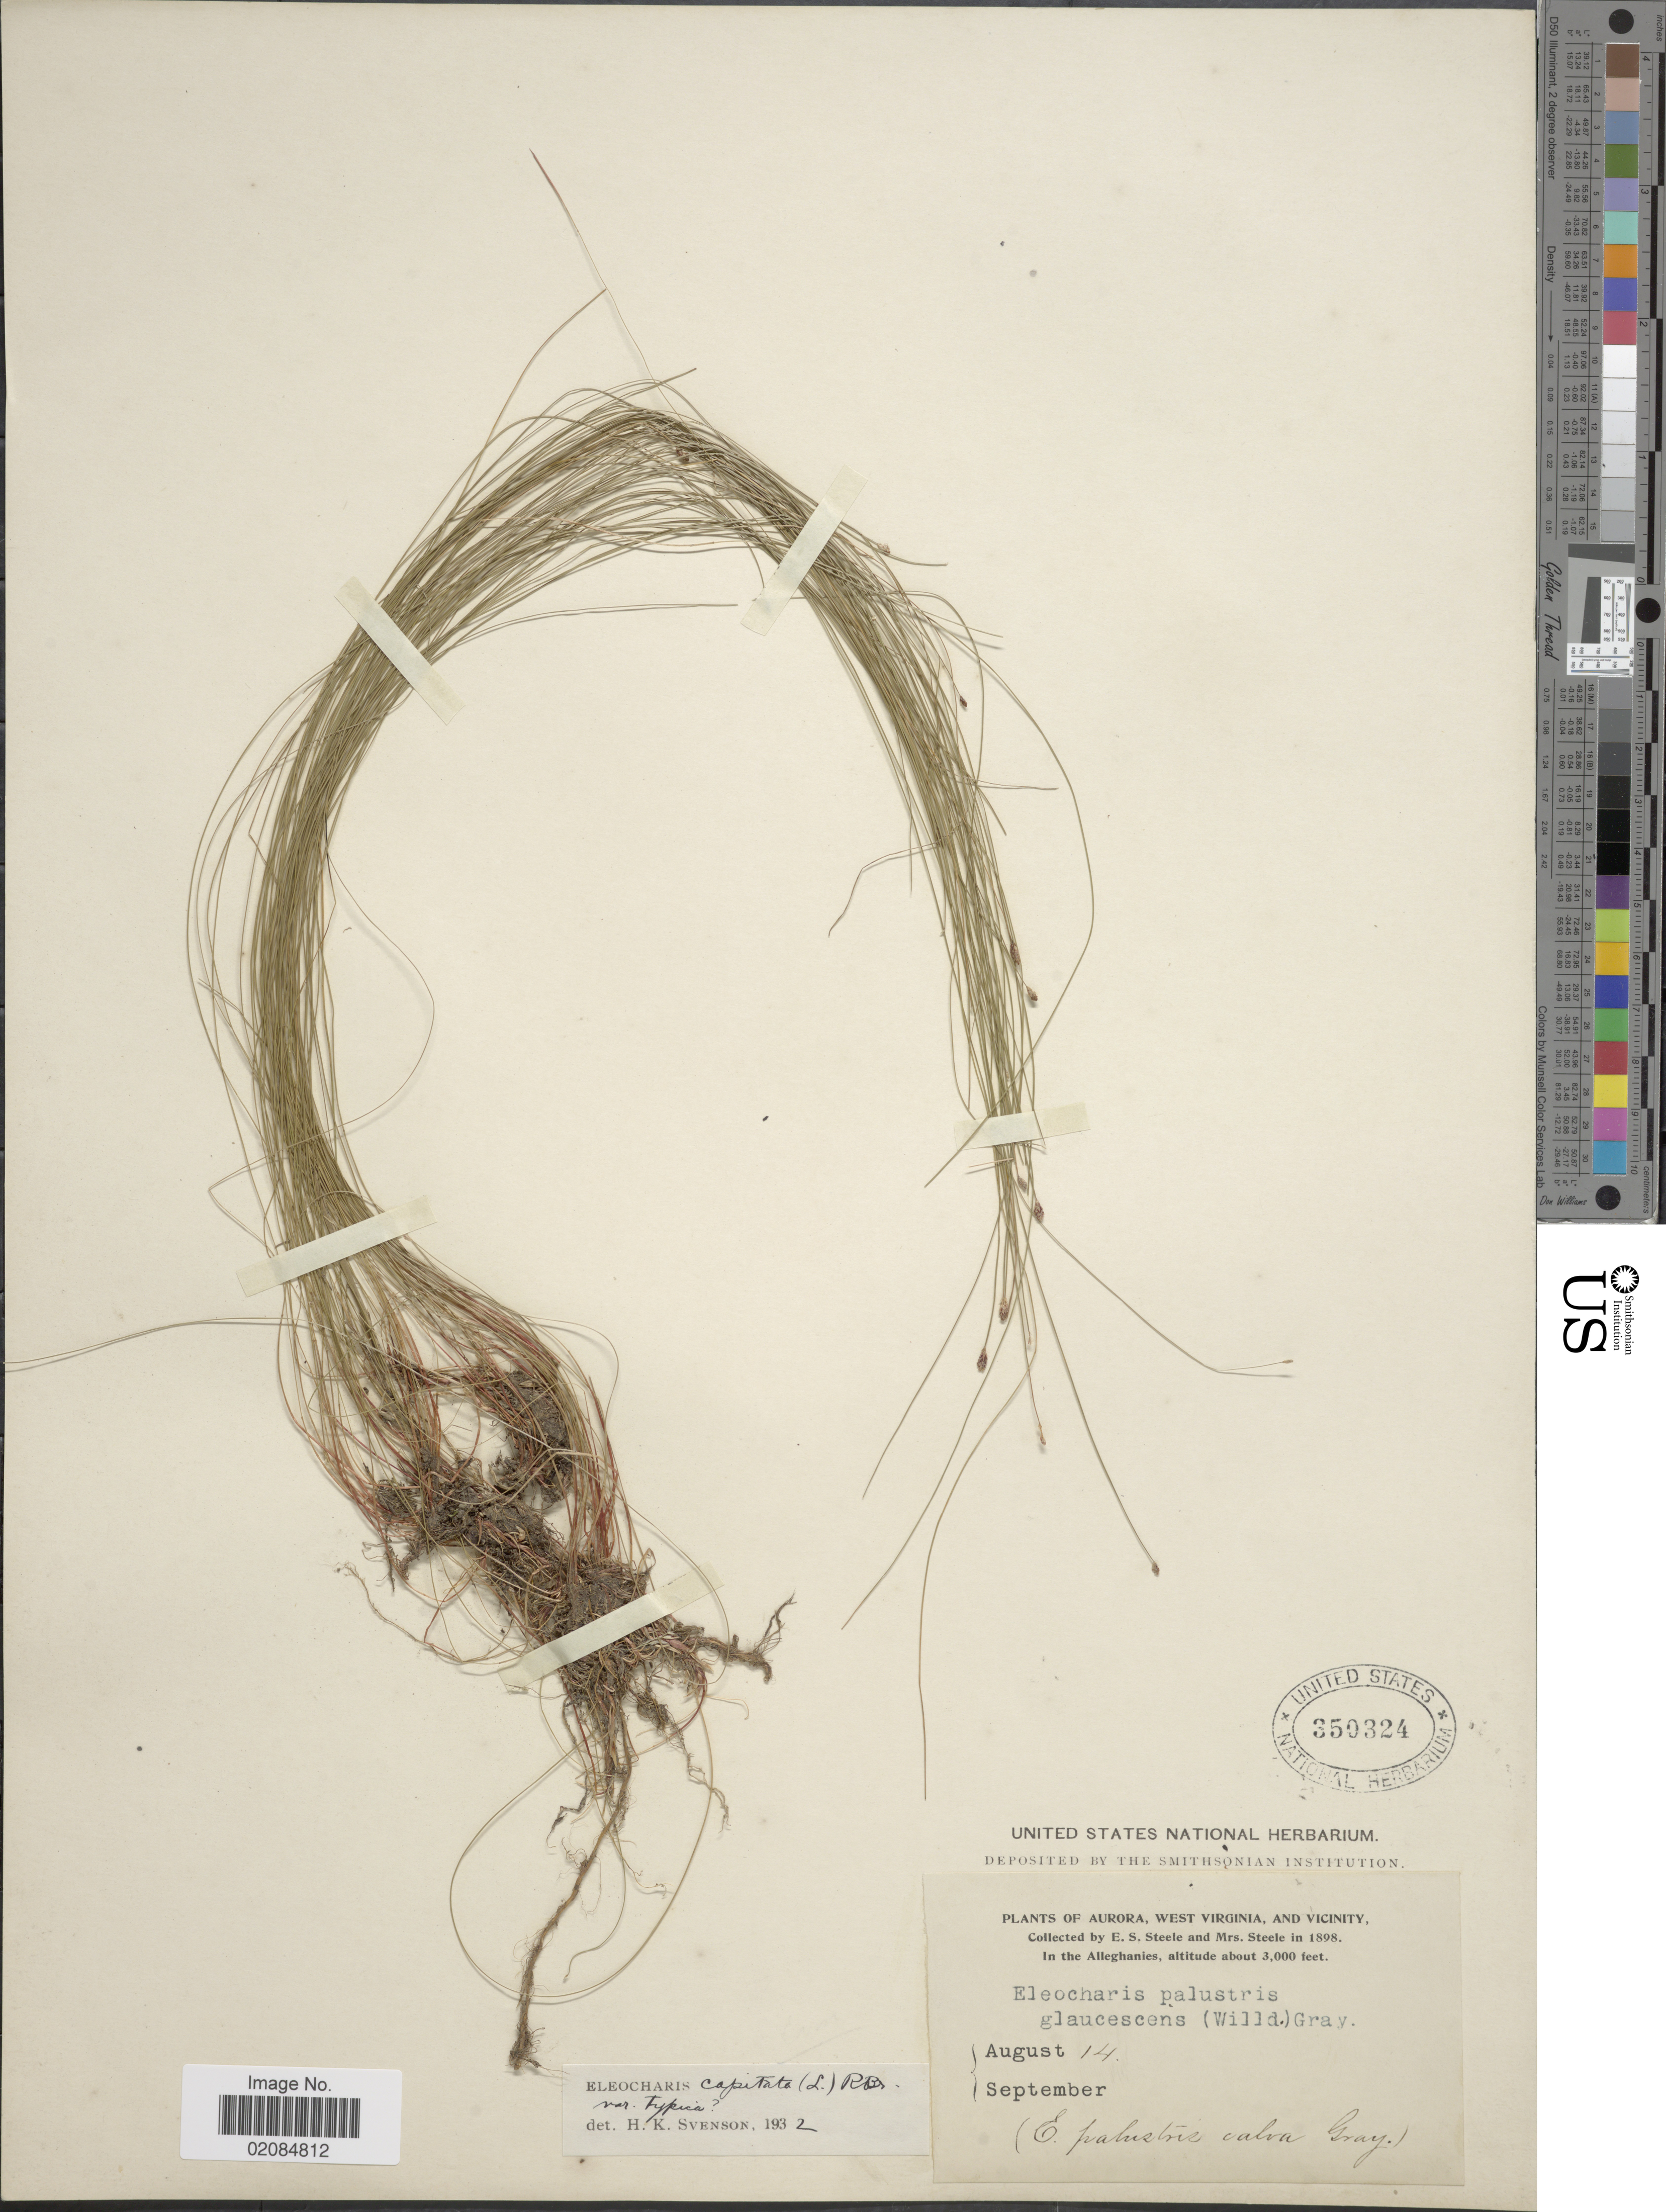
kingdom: Plantae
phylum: Tracheophyta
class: Liliopsida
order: Poales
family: Cyperaceae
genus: Eleocharis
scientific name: Eleocharis sp.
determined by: Strong, Mark T., (BOT), Smithsonian Institution - National Museum of Natural History (UNITED STATES)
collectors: E. Steele & Mrs. E. S. Steele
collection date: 1898-08-14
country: United States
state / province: West Virginia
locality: Aurora and vicinity. In the Alleghanies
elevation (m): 914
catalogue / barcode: US 350324